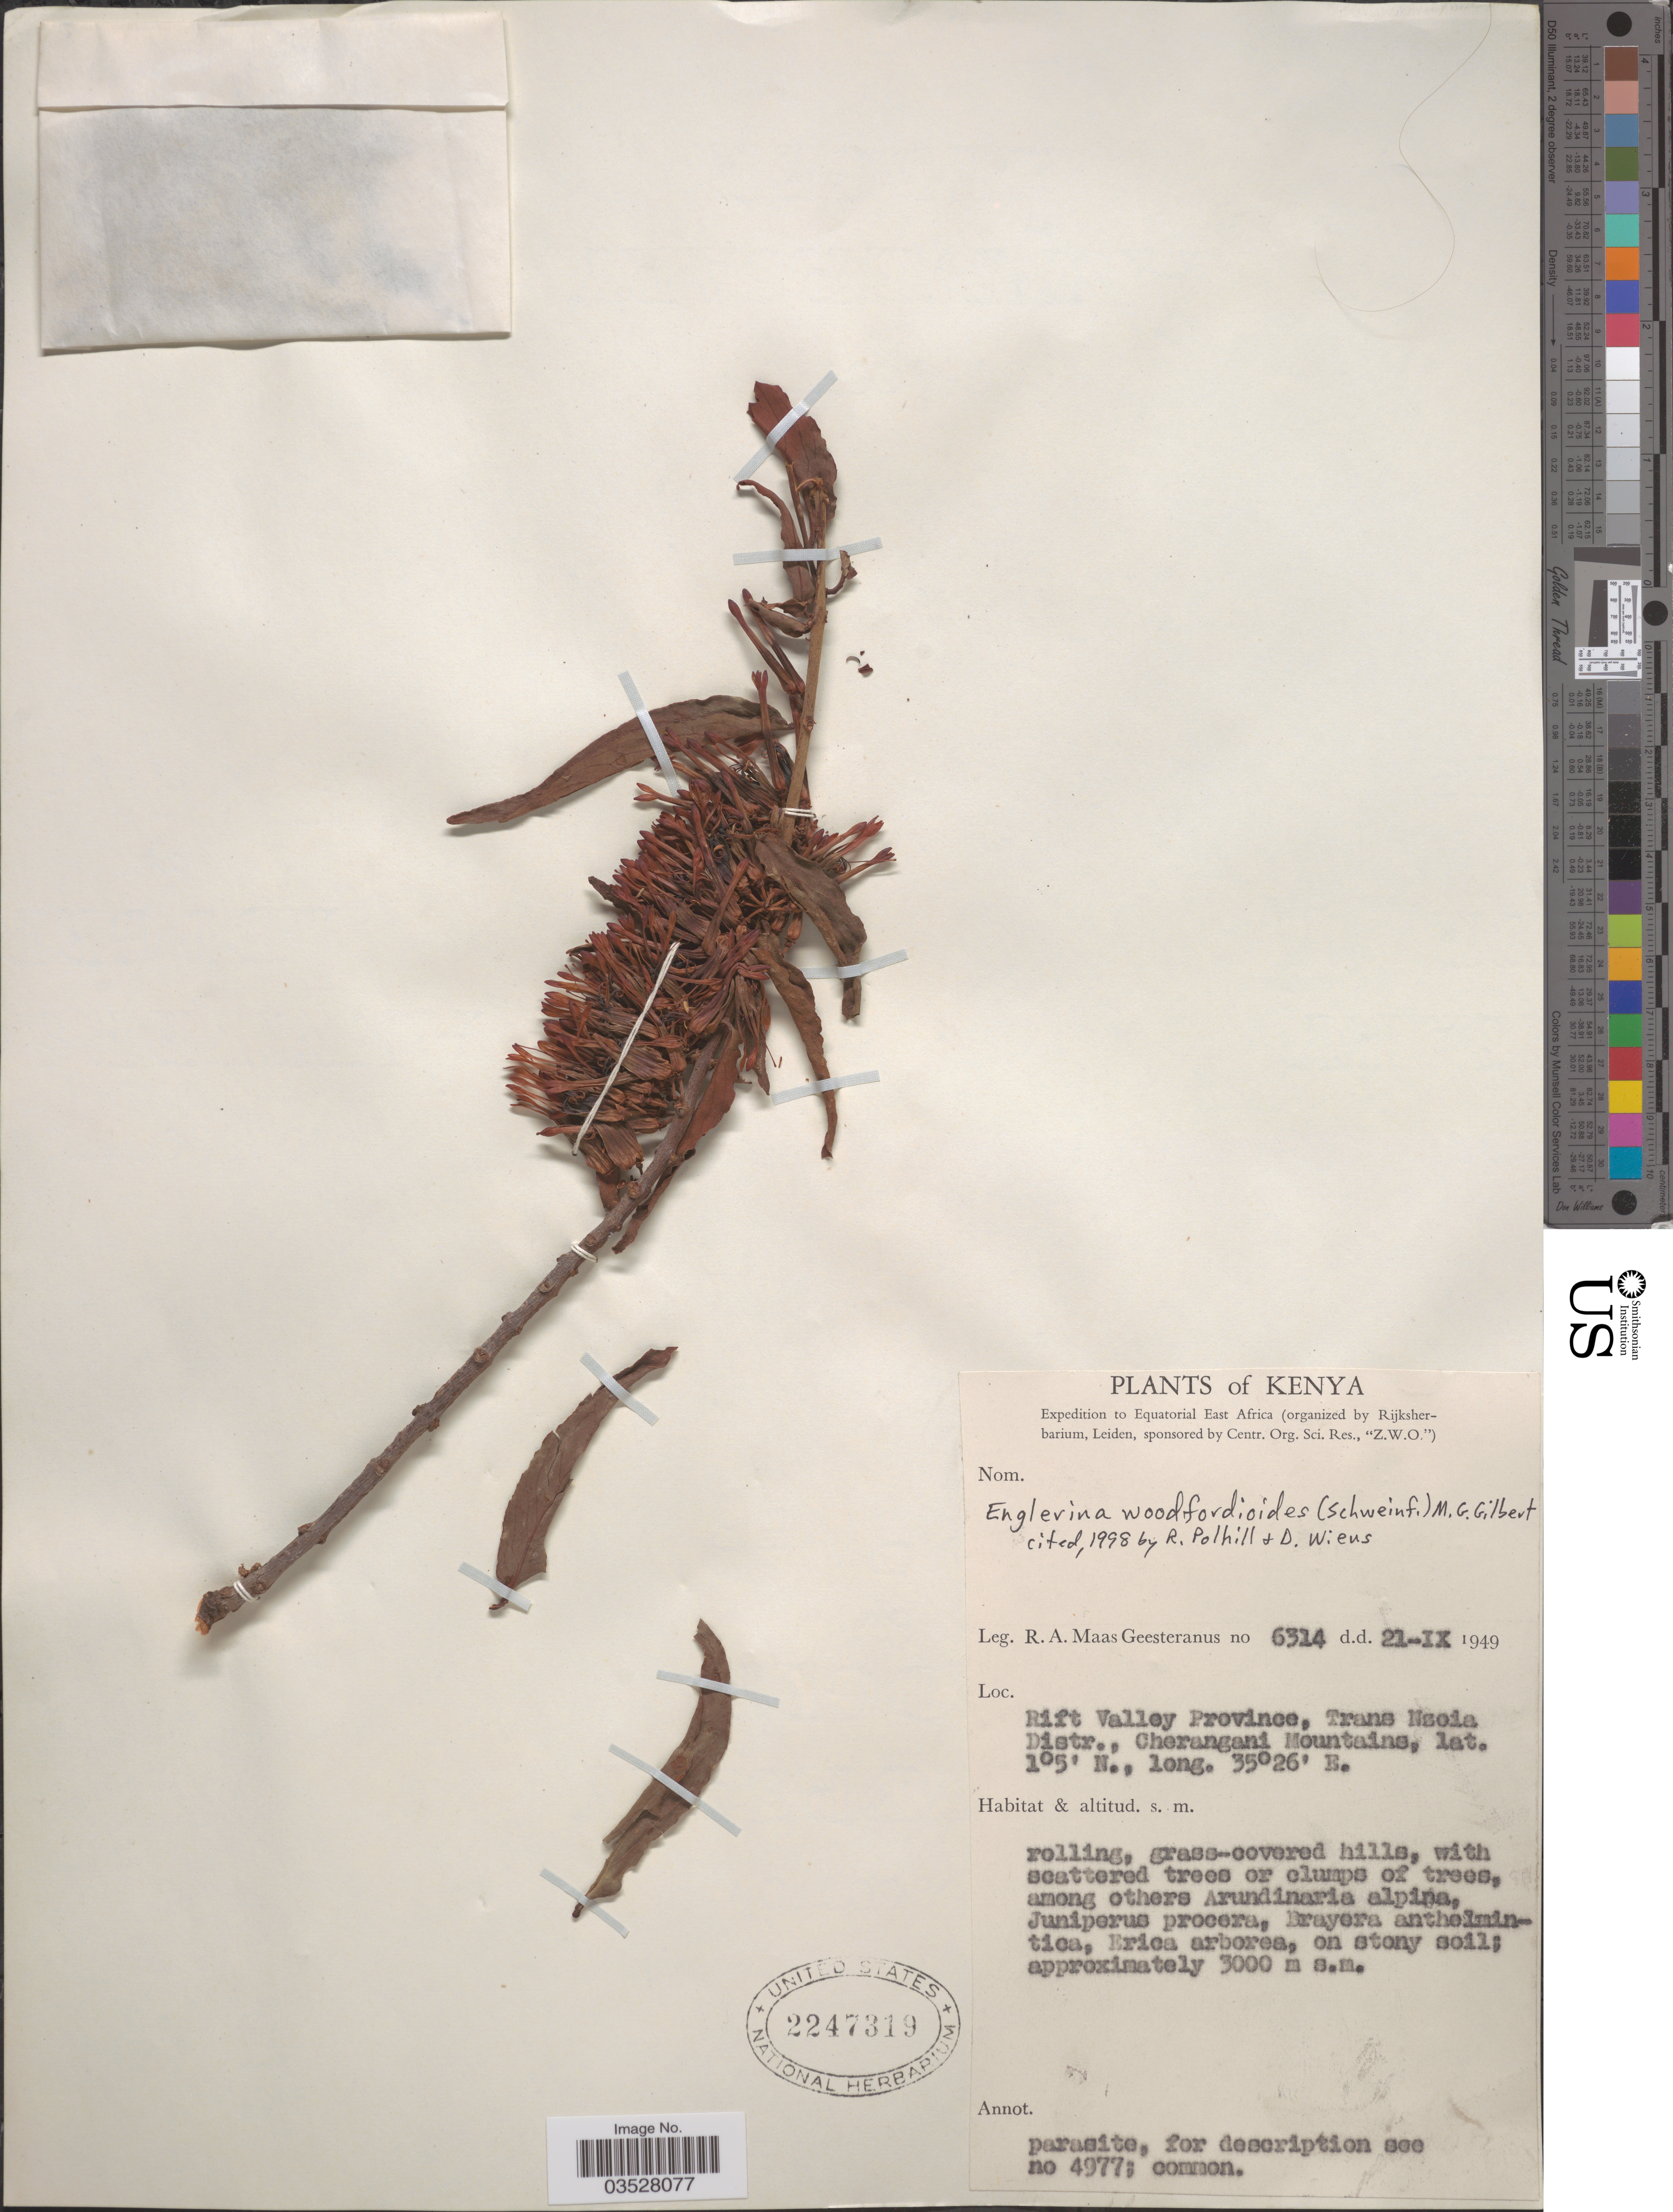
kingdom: Plantae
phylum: Tracheophyta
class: Magnoliopsida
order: Santalales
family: Loranthaceae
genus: Englerina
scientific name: Englerina woodfordioides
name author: Singler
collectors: R. A. Maas Geesteranus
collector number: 6314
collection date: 1949-09-21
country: Kenya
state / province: Trans Nzoia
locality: Equatorial East Africa. Trans Nsoia Distr., Cherangani Mountains.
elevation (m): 3000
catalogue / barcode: US 2247319